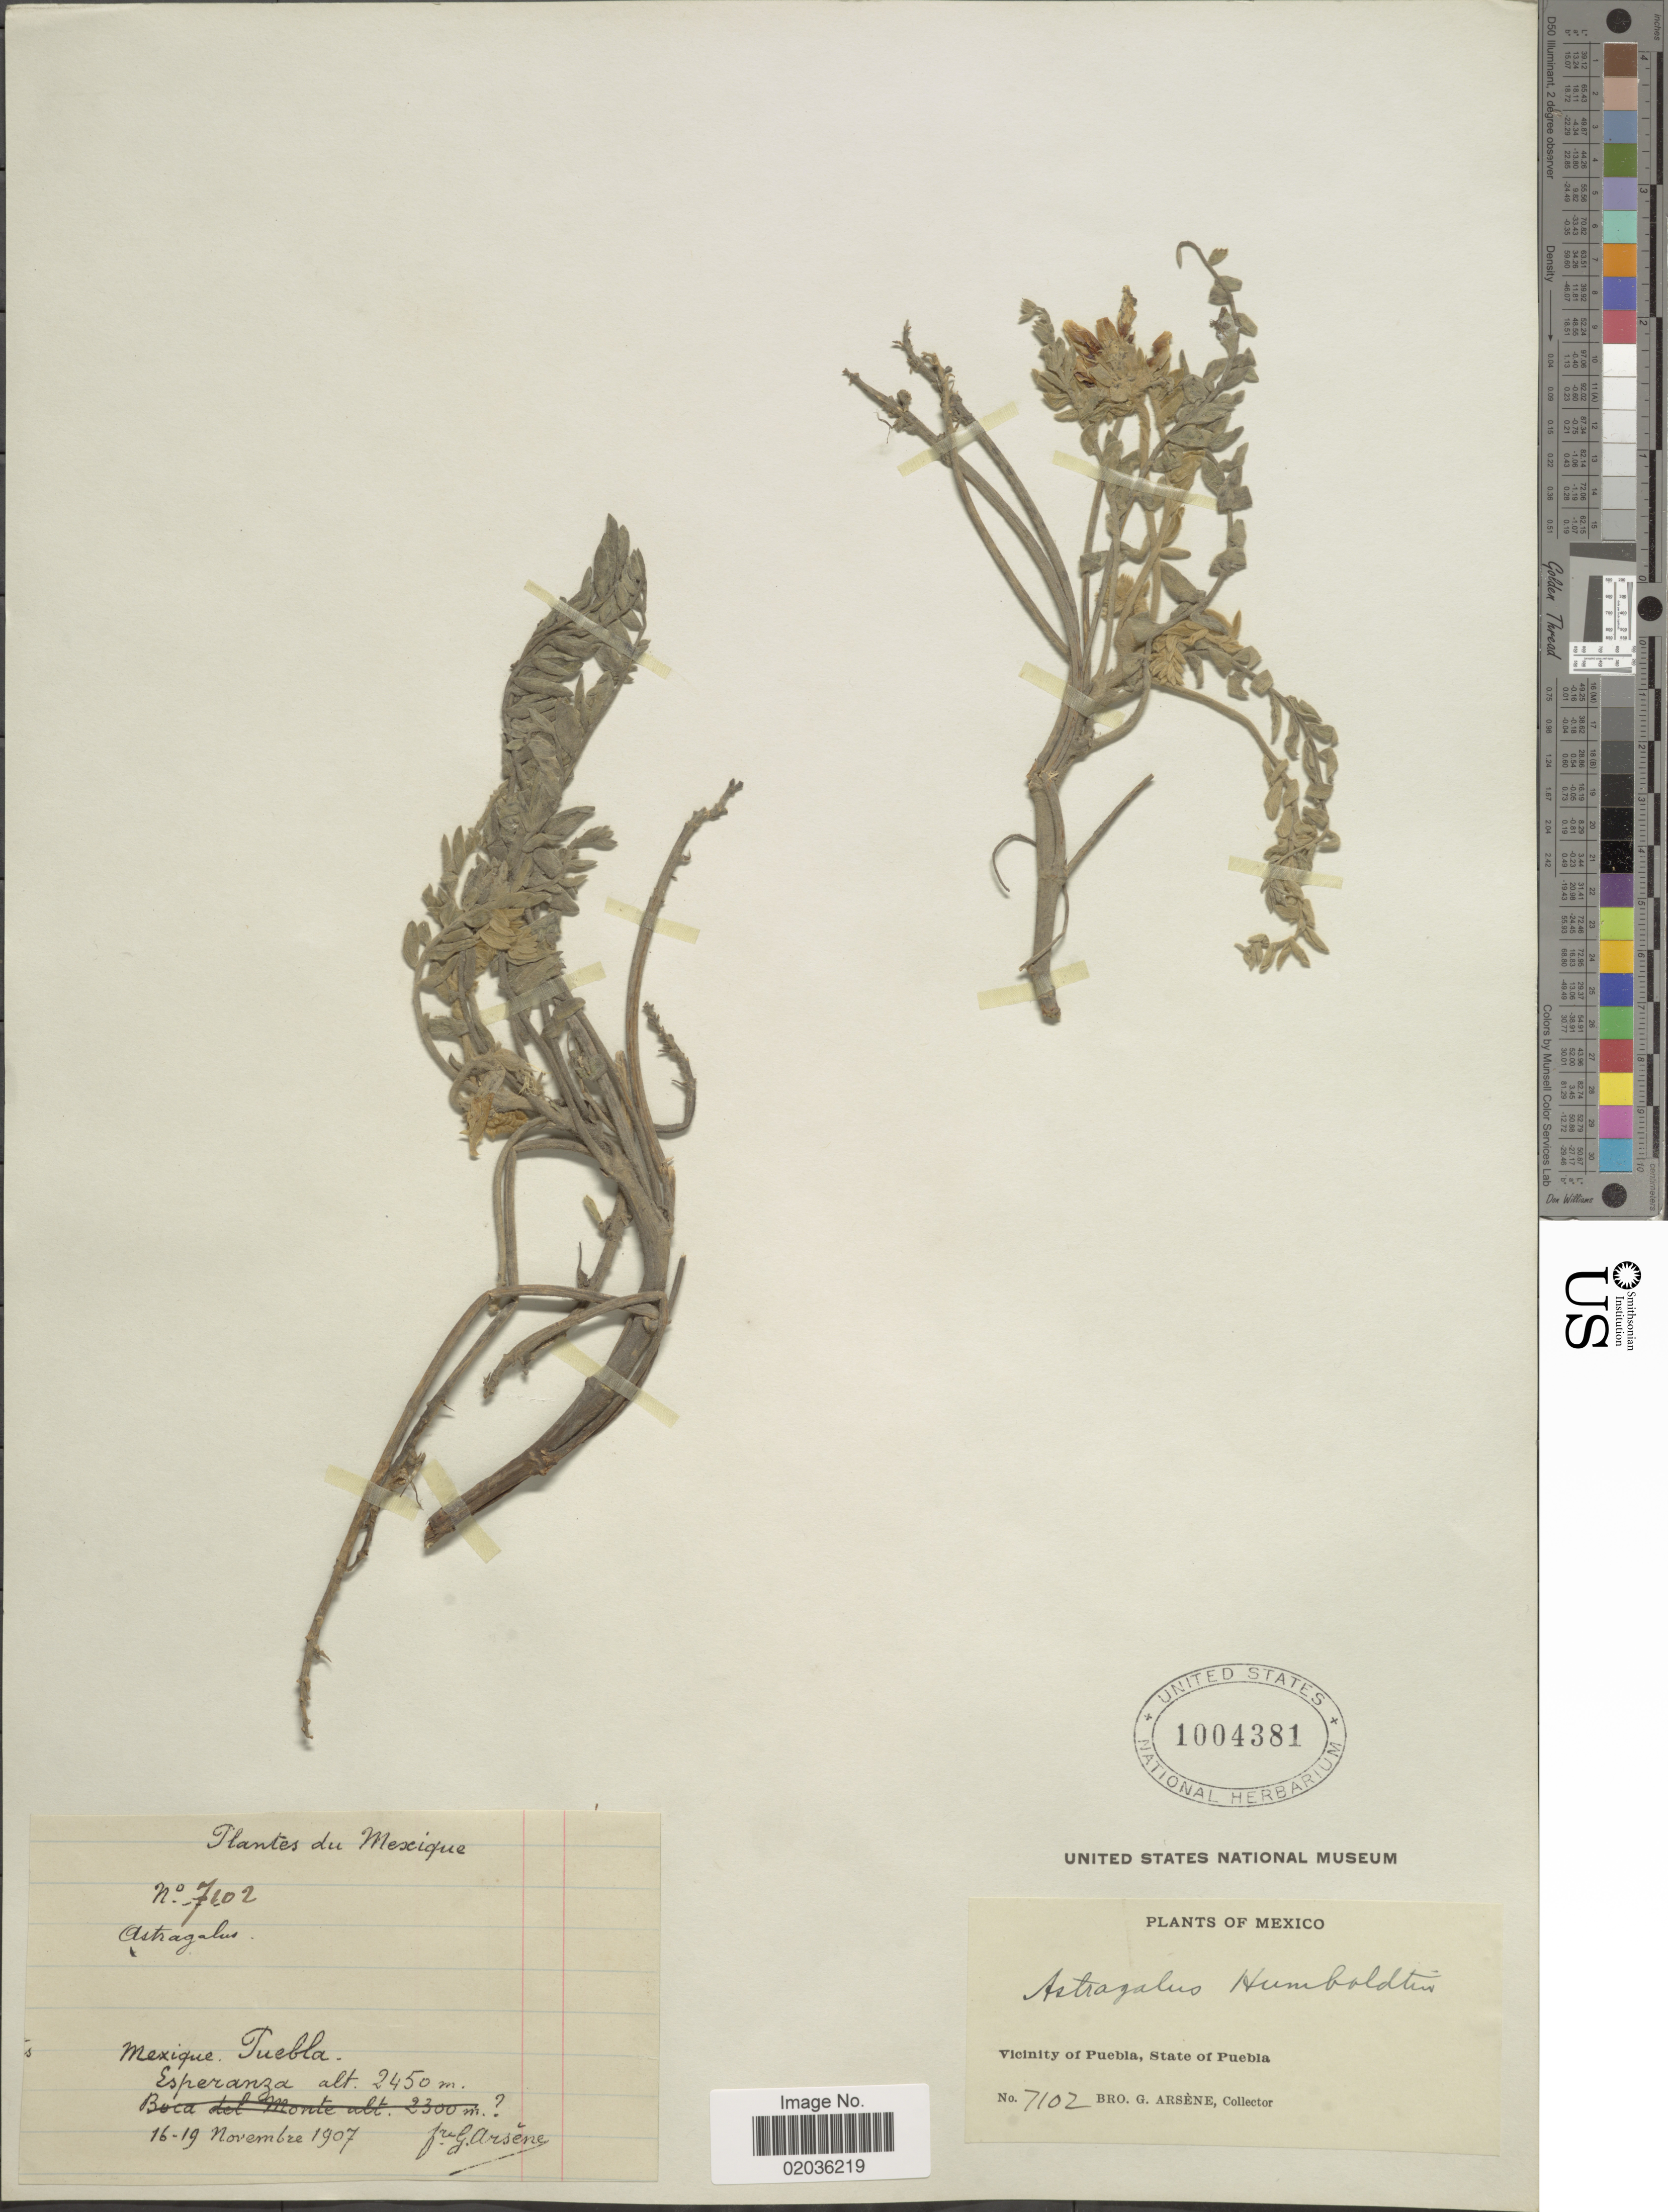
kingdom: Plantae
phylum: Tracheophyta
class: Magnoliopsida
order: Fabales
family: Fabaceae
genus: Astragalus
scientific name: Astragalus mollissimus var. irolanus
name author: (M.E. Jones) Barneby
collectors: Bro. G. Arsène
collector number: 7102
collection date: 1907-11-16/1907-11-19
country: Mexico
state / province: Puebla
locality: Esperanza, Vicinity of Puebla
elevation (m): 2450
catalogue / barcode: US 1004381